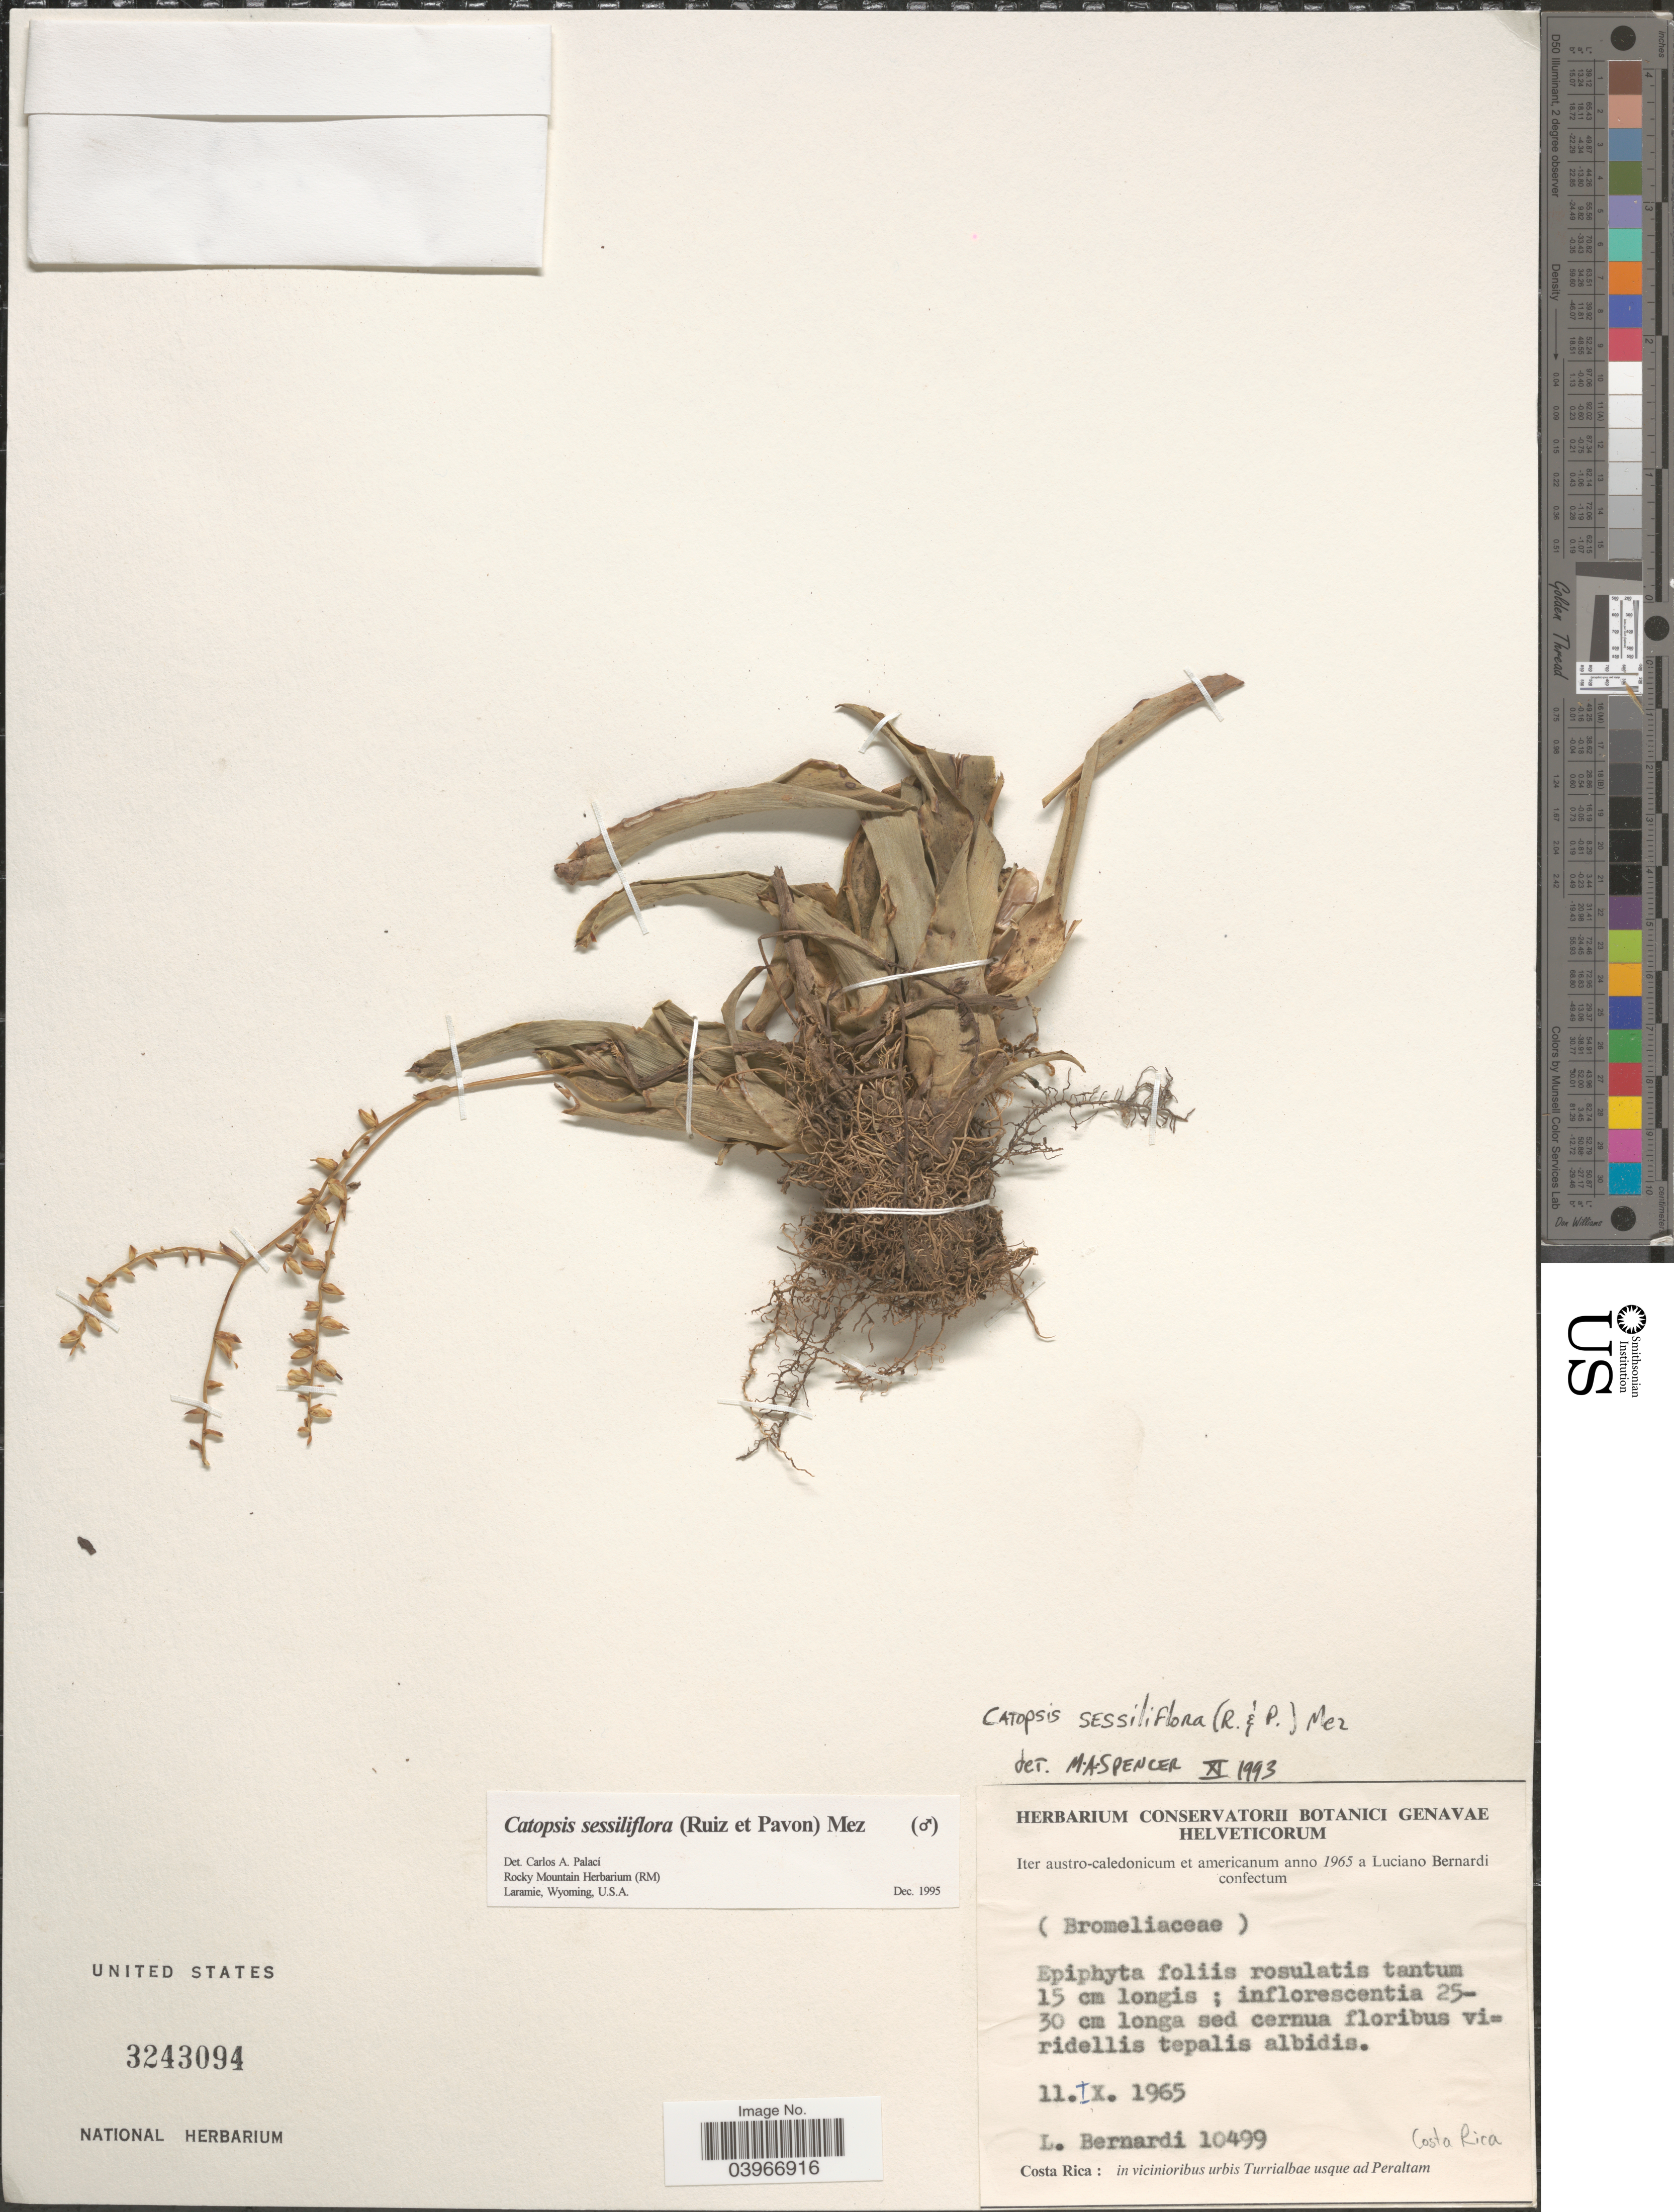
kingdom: Plantae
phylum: Tracheophyta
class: Liliopsida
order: Poales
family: Bromeliaceae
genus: Catopsis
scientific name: Catopsis sessiliflora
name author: (Ruiz & Pav.) Mez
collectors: L. Bernardi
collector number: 10499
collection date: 1965-09-11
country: Costa Rica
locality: Iter austro-caledonicum et americanum. In vicinioribus urbis Turrialbae usque ad Peraltam.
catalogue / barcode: US 3243094